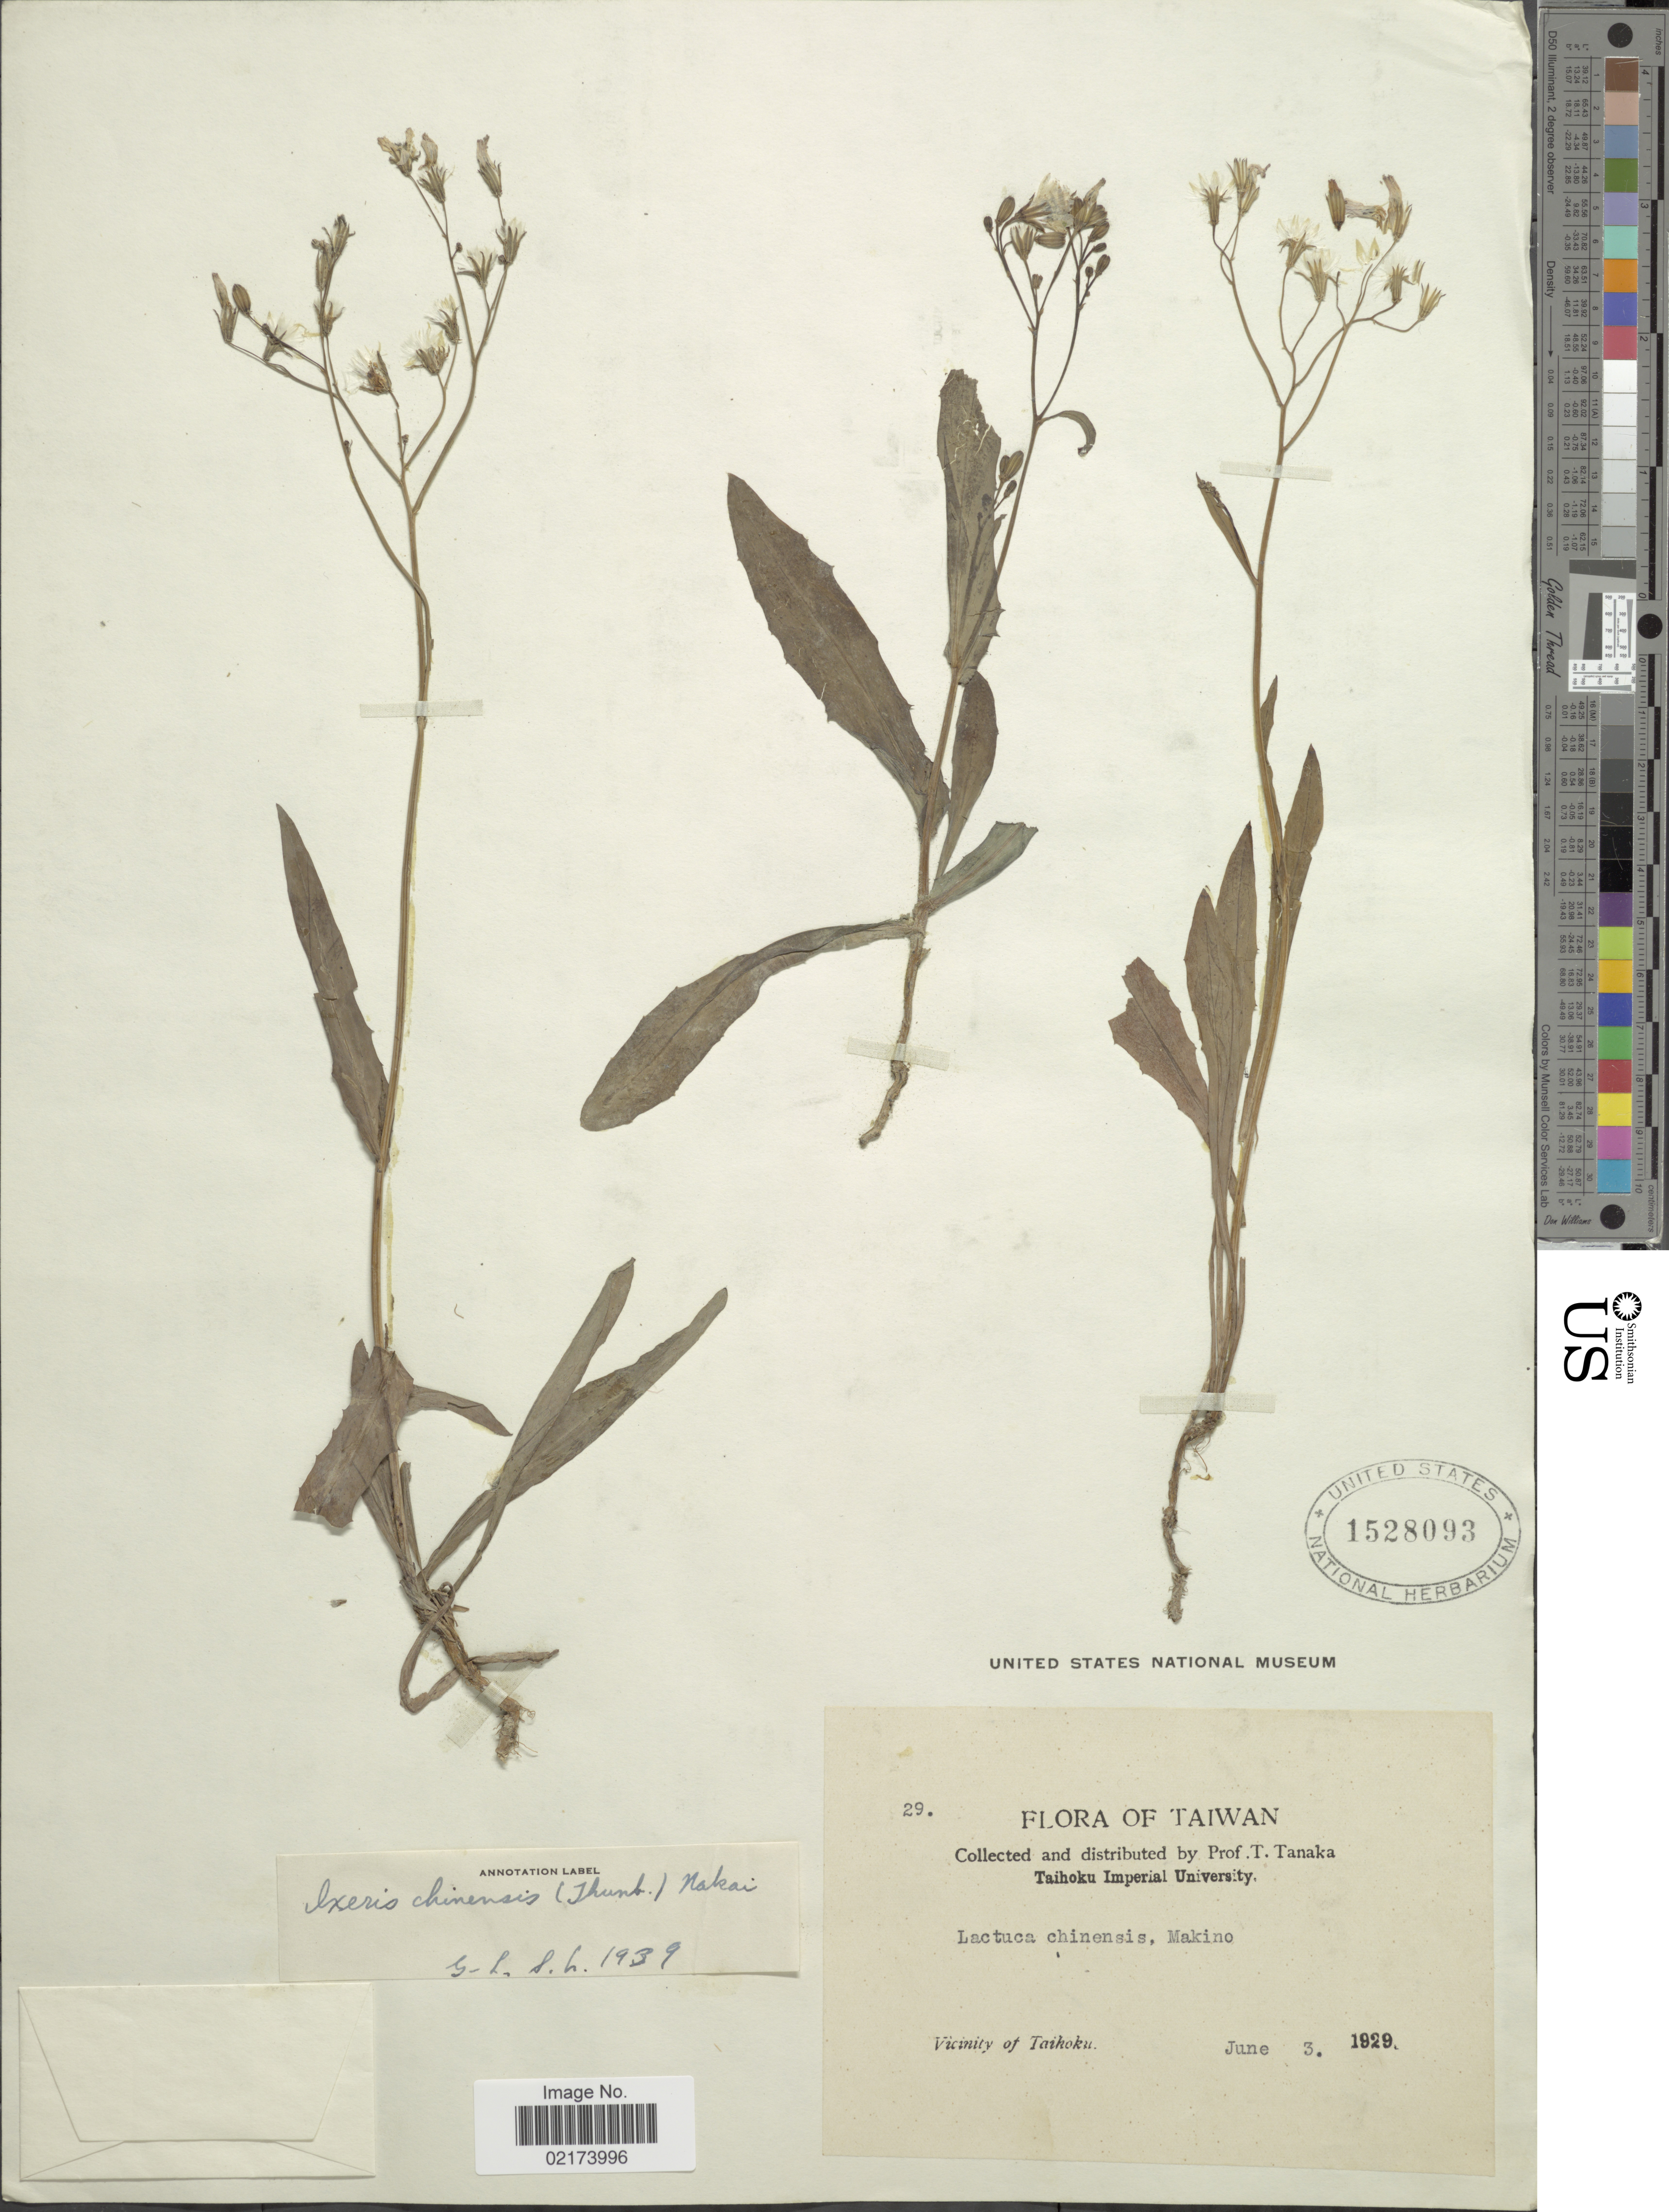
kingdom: Plantae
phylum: Tracheophyta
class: Magnoliopsida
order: Asterales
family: Asteraceae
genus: Ixeris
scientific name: Ixeris chinensis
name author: (Thunb.) Nakai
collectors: T. Tanaka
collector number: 29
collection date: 1929-06-03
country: Taiwan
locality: Vicinity of Taikoku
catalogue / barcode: US 1528093